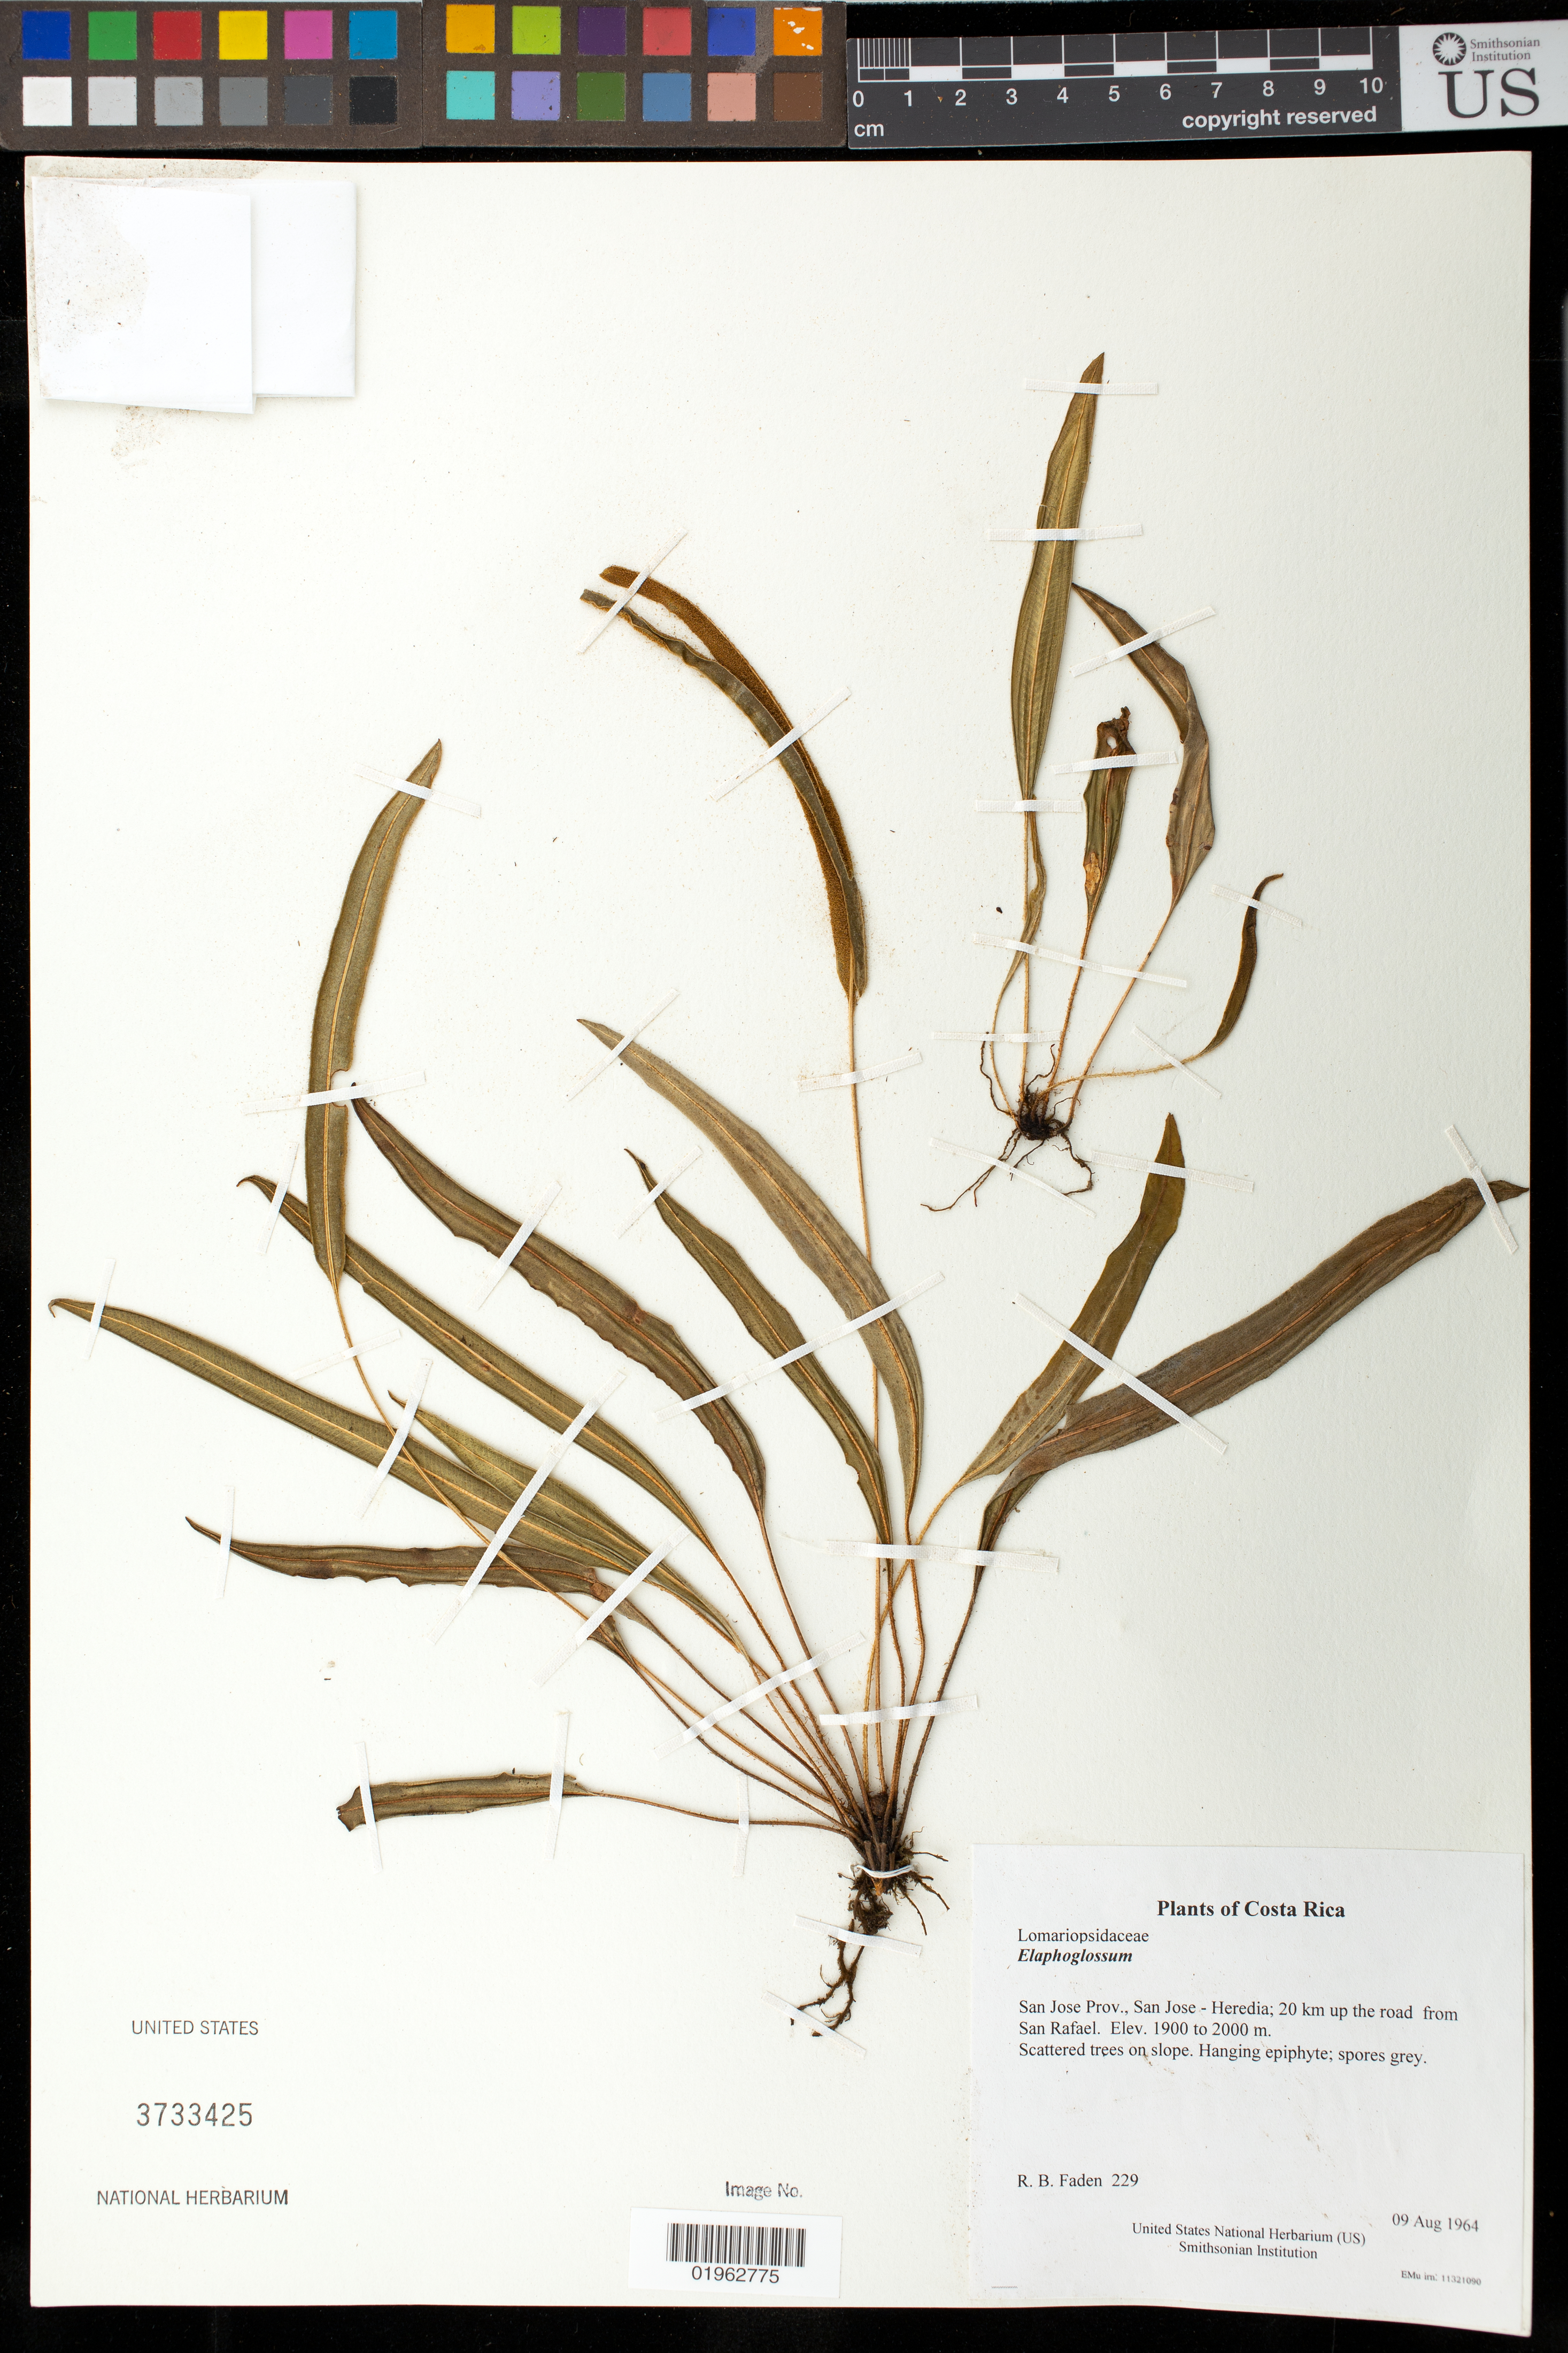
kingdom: Plantae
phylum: Tracheophyta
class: Polypodiopsida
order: Polypodiales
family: Dryopteridaceae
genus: Elaphoglossum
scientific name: Elaphoglossum petiolatum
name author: (Sw.) Urb.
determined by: Vasco, A.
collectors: R. B. Faden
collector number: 229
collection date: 1964-08-09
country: Costa Rica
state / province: San Jose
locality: San Jose - Heredia; 20 km up the road from San Rafael.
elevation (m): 1900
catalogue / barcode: US 3733425